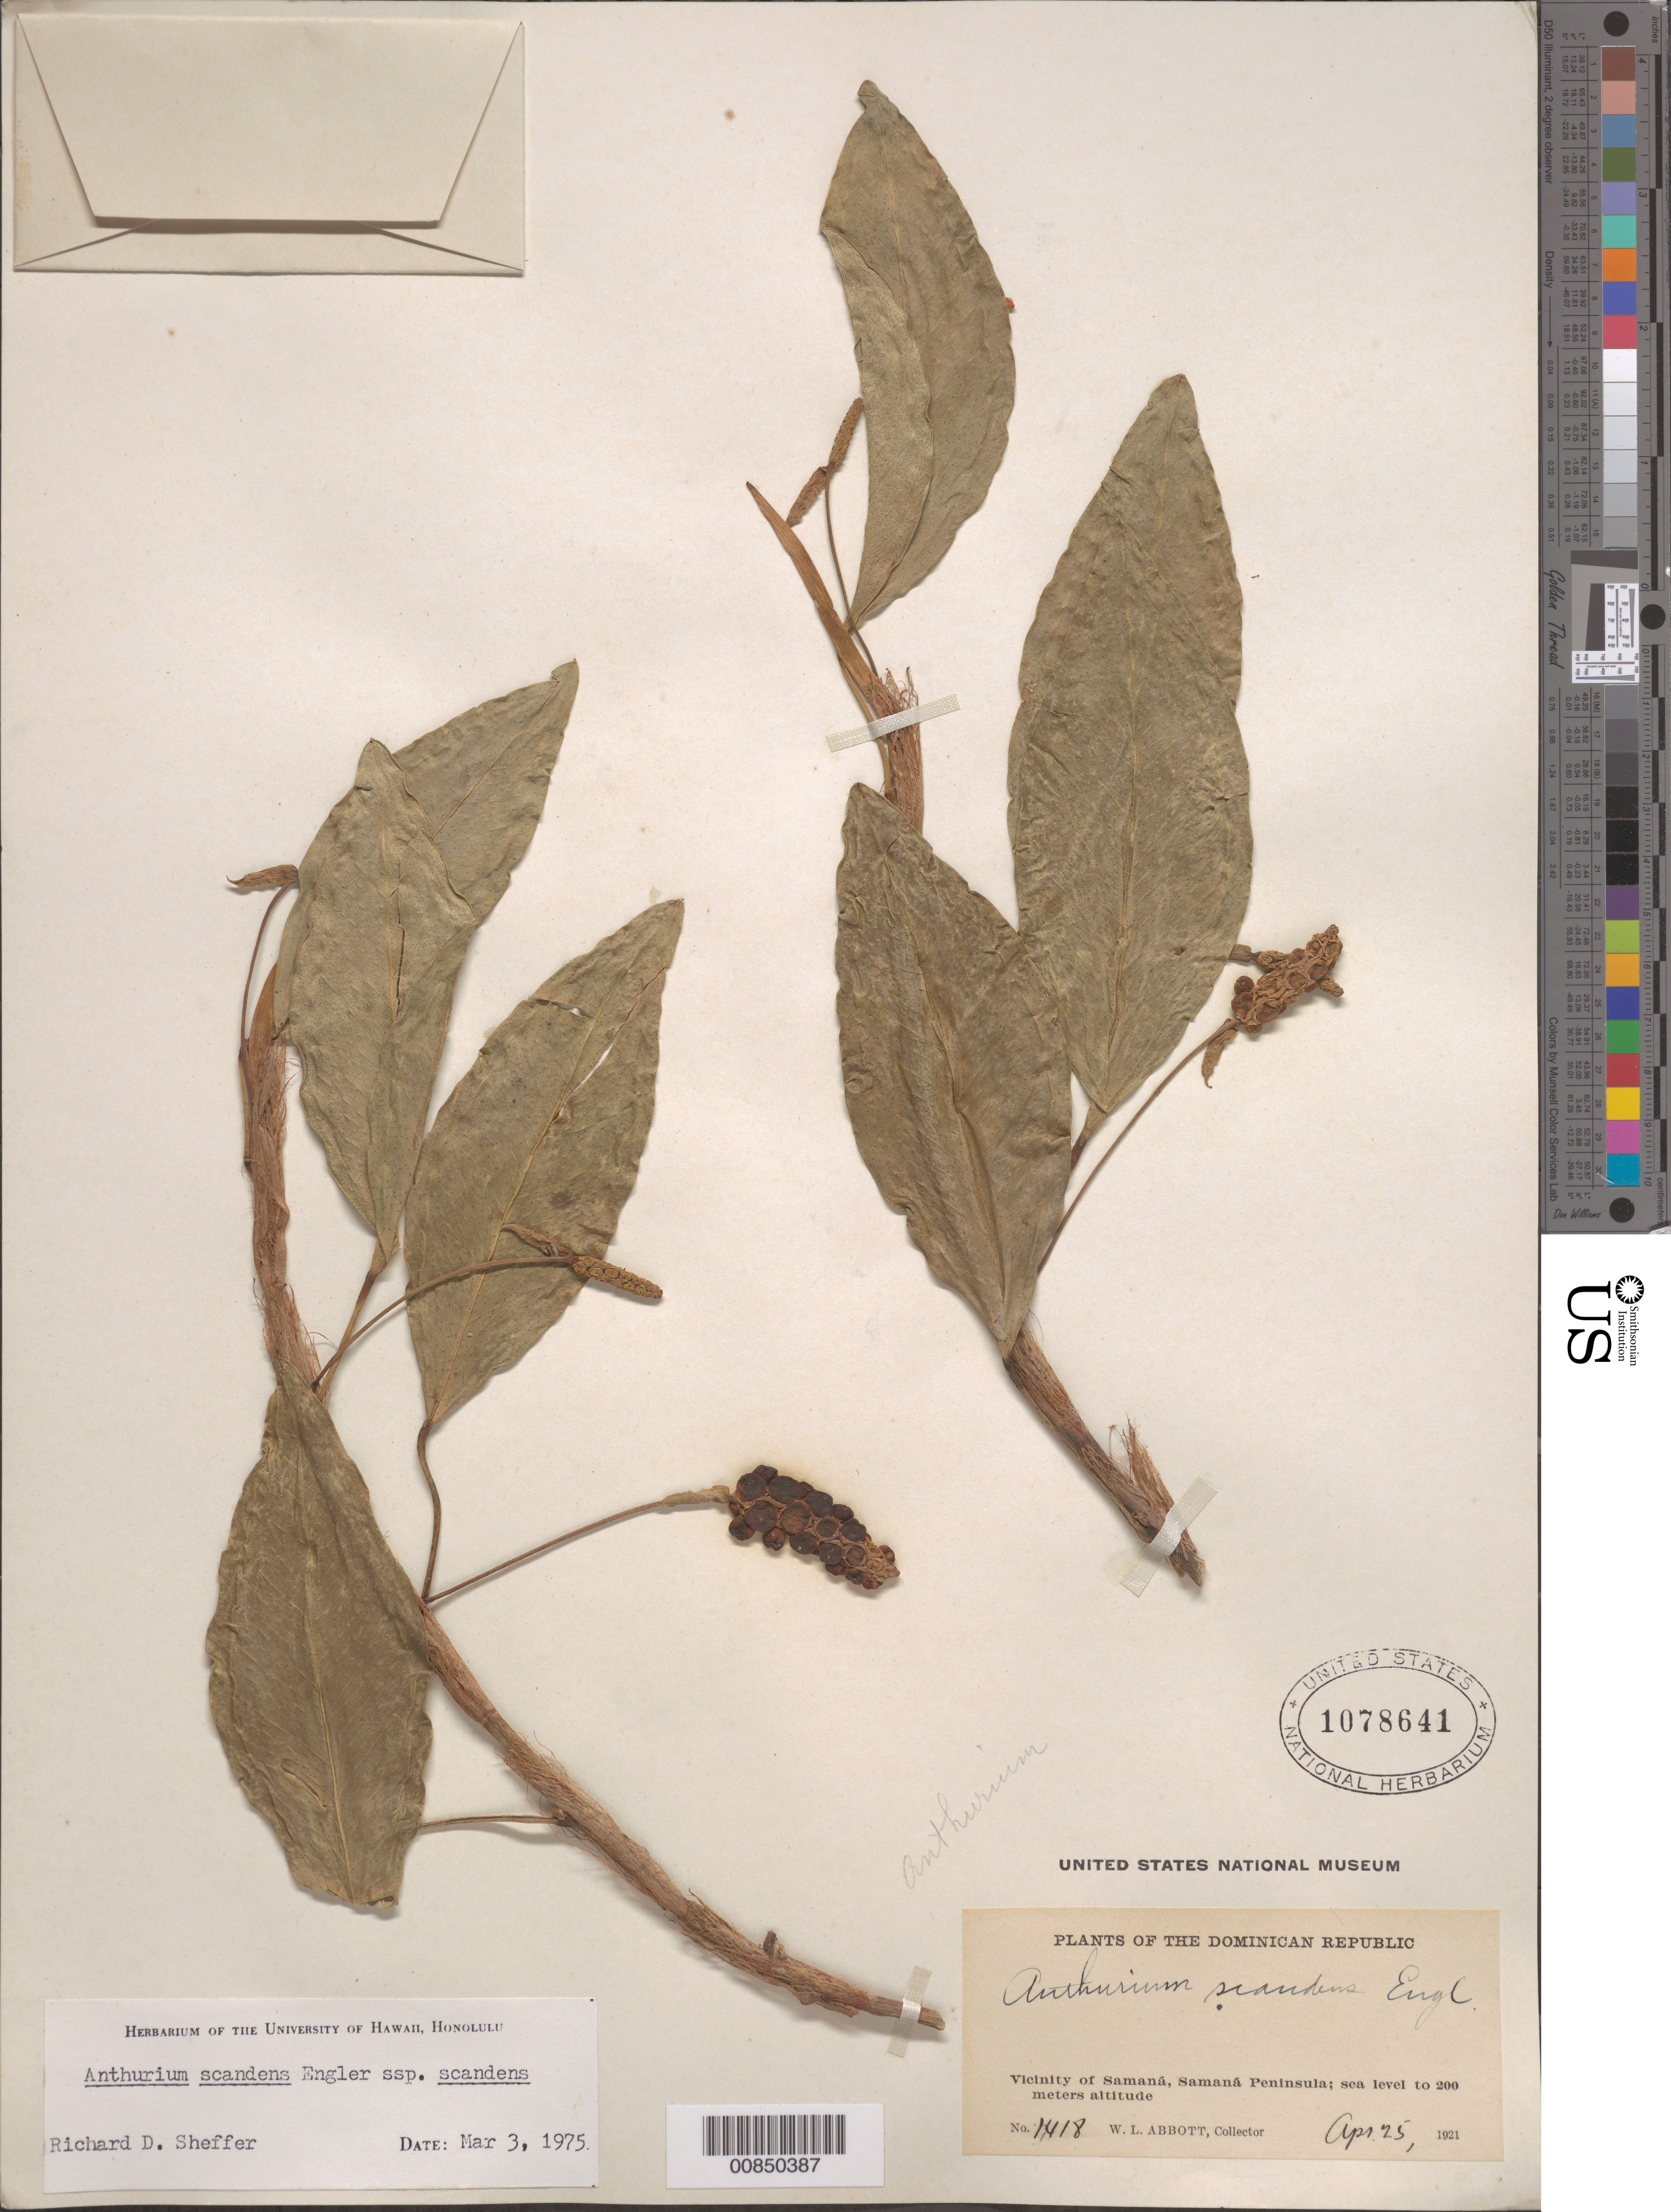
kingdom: Plantae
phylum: Tracheophyta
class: Liliopsida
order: Alismatales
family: Araceae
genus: Anthurium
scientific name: Anthurium scandens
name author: (Aubl.) Engl.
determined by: Sheffer, R. D.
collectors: W. L. Abbott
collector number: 1418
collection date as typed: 25 Apr 1921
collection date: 1921-04-25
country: Dominican Republic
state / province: Samana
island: Hispaniola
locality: Vicinity of Samaná, Samaná Peninsula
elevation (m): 0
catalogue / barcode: US 1078641